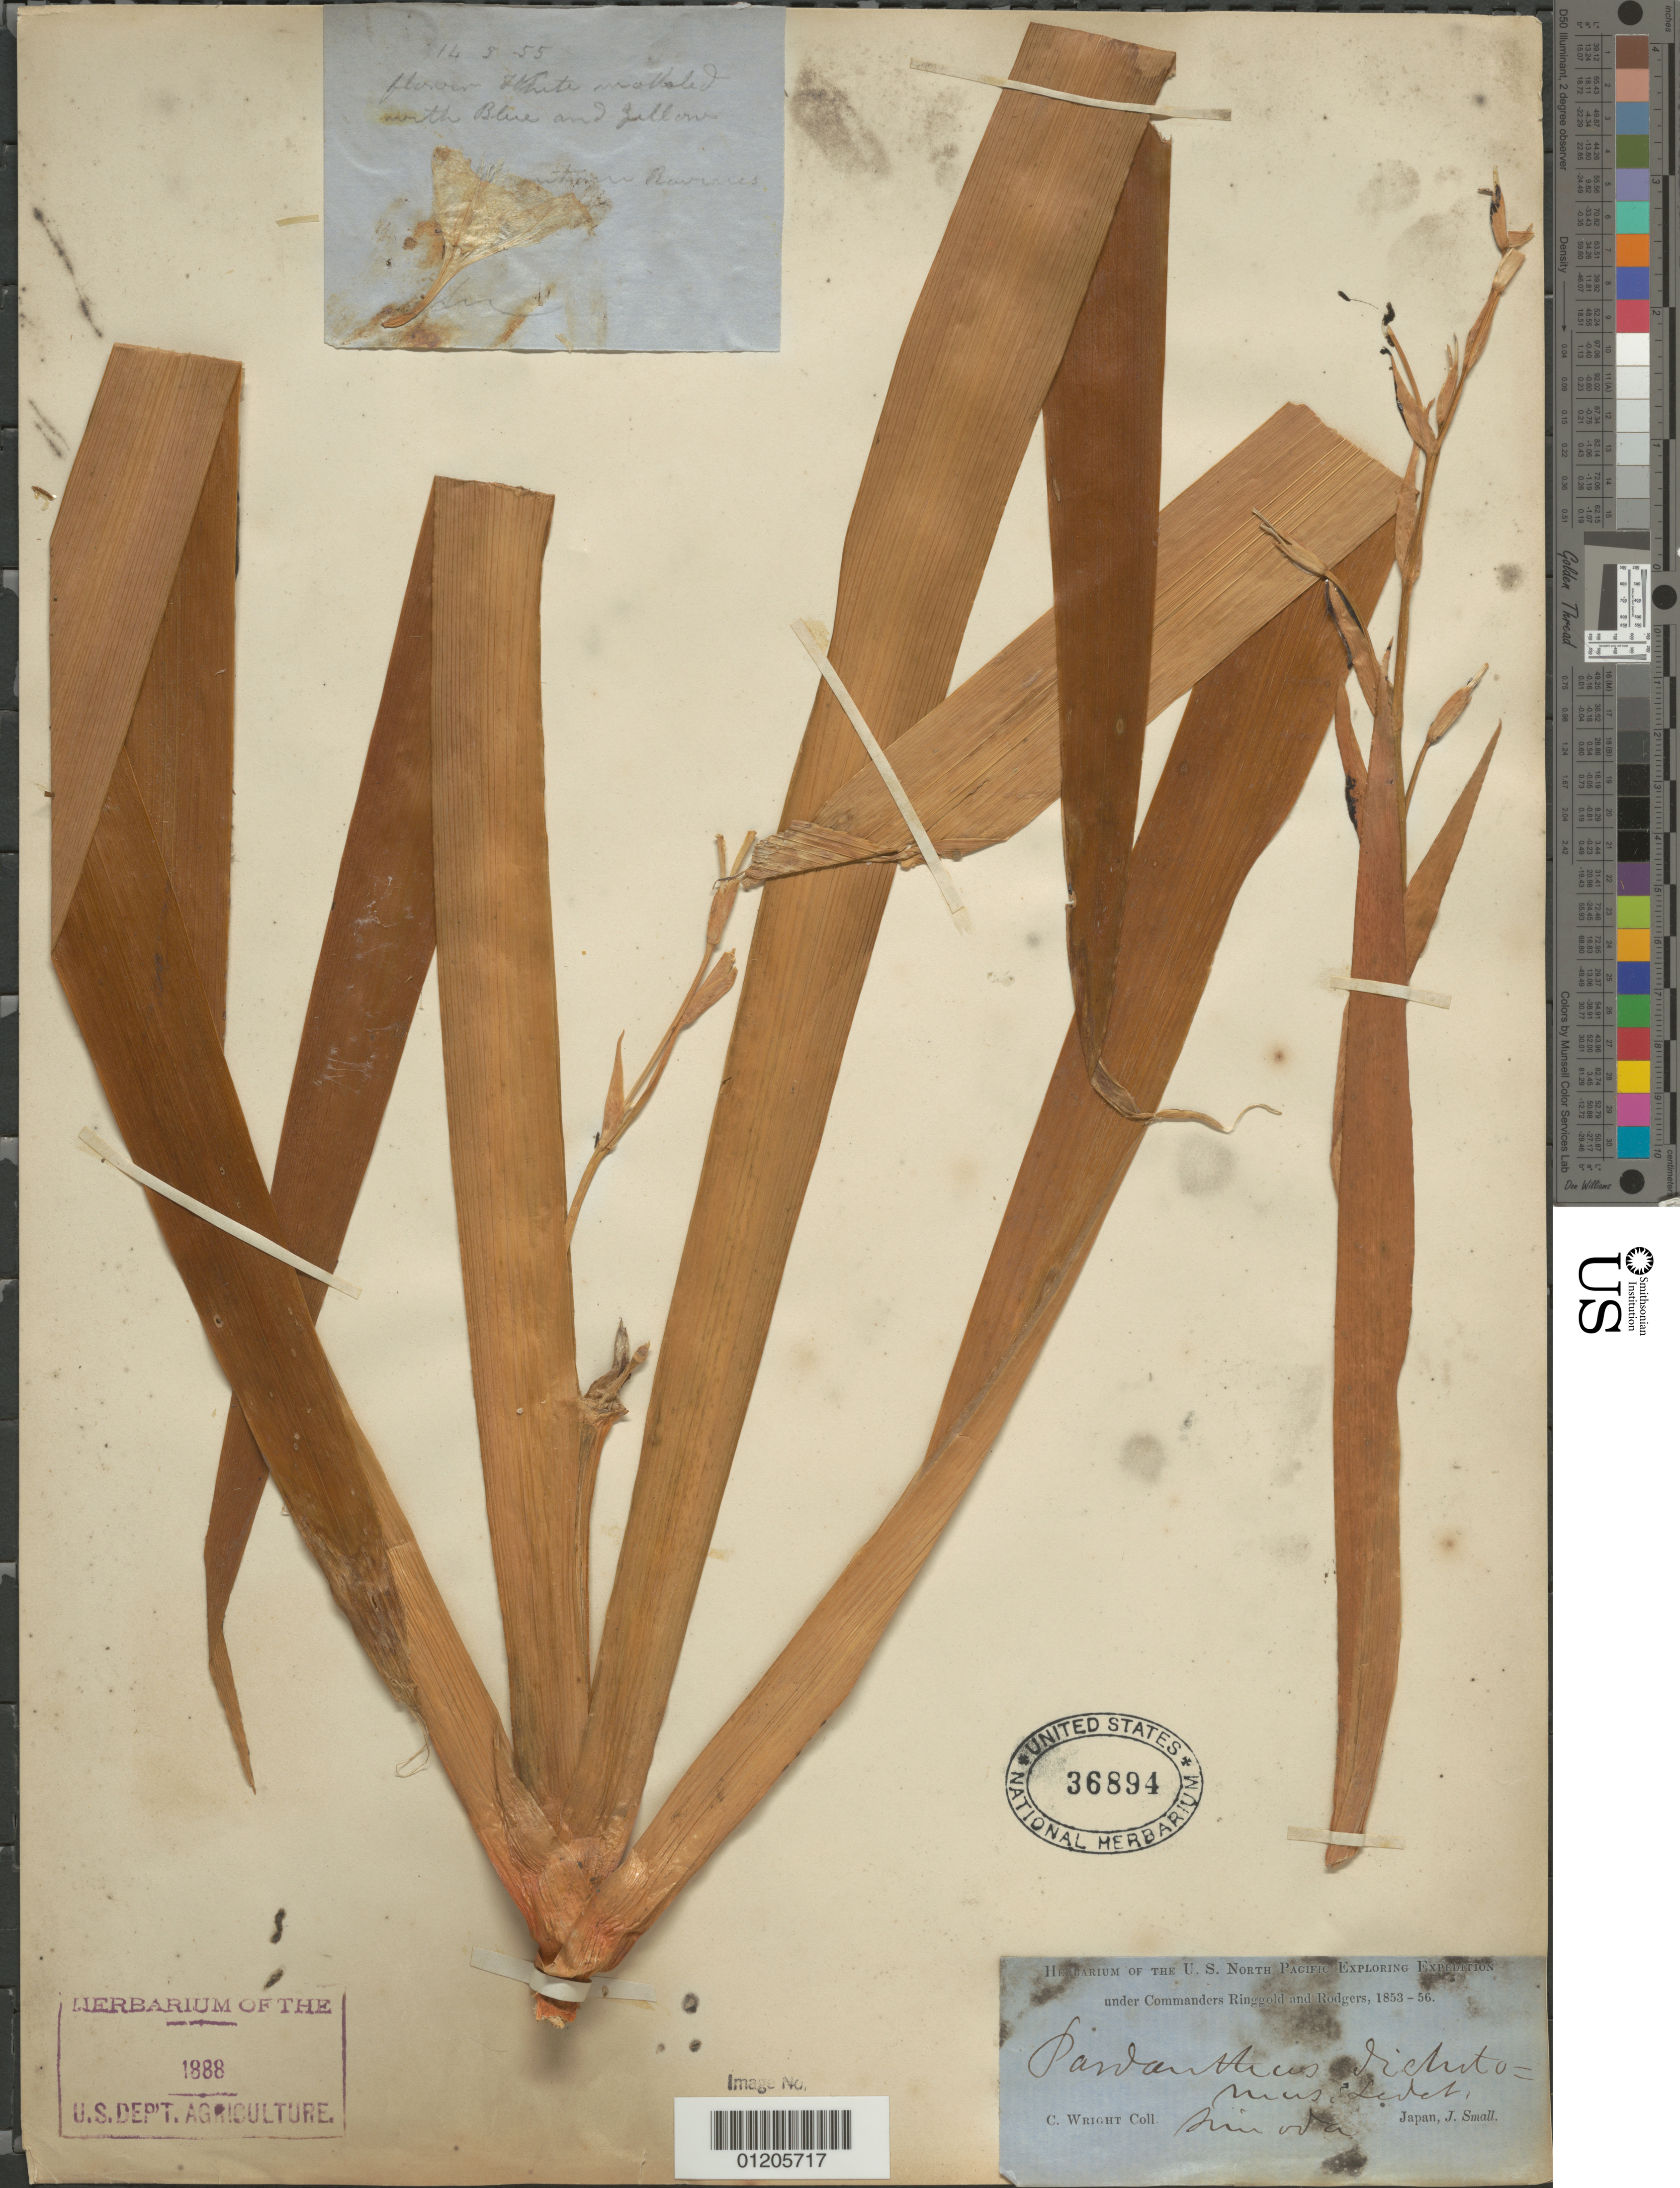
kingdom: Plantae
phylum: Tracheophyta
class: Liliopsida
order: Asparagales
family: Iridaceae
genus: Iris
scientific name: Iris japonica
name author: Thunb.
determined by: Strong, Mark T., (BOT), Smithsonian Institution - National Museum of Natural History (UNITED STATES)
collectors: C. Wright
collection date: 1853/1856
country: Japan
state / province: Sizuoka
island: Honshu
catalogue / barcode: US 36894